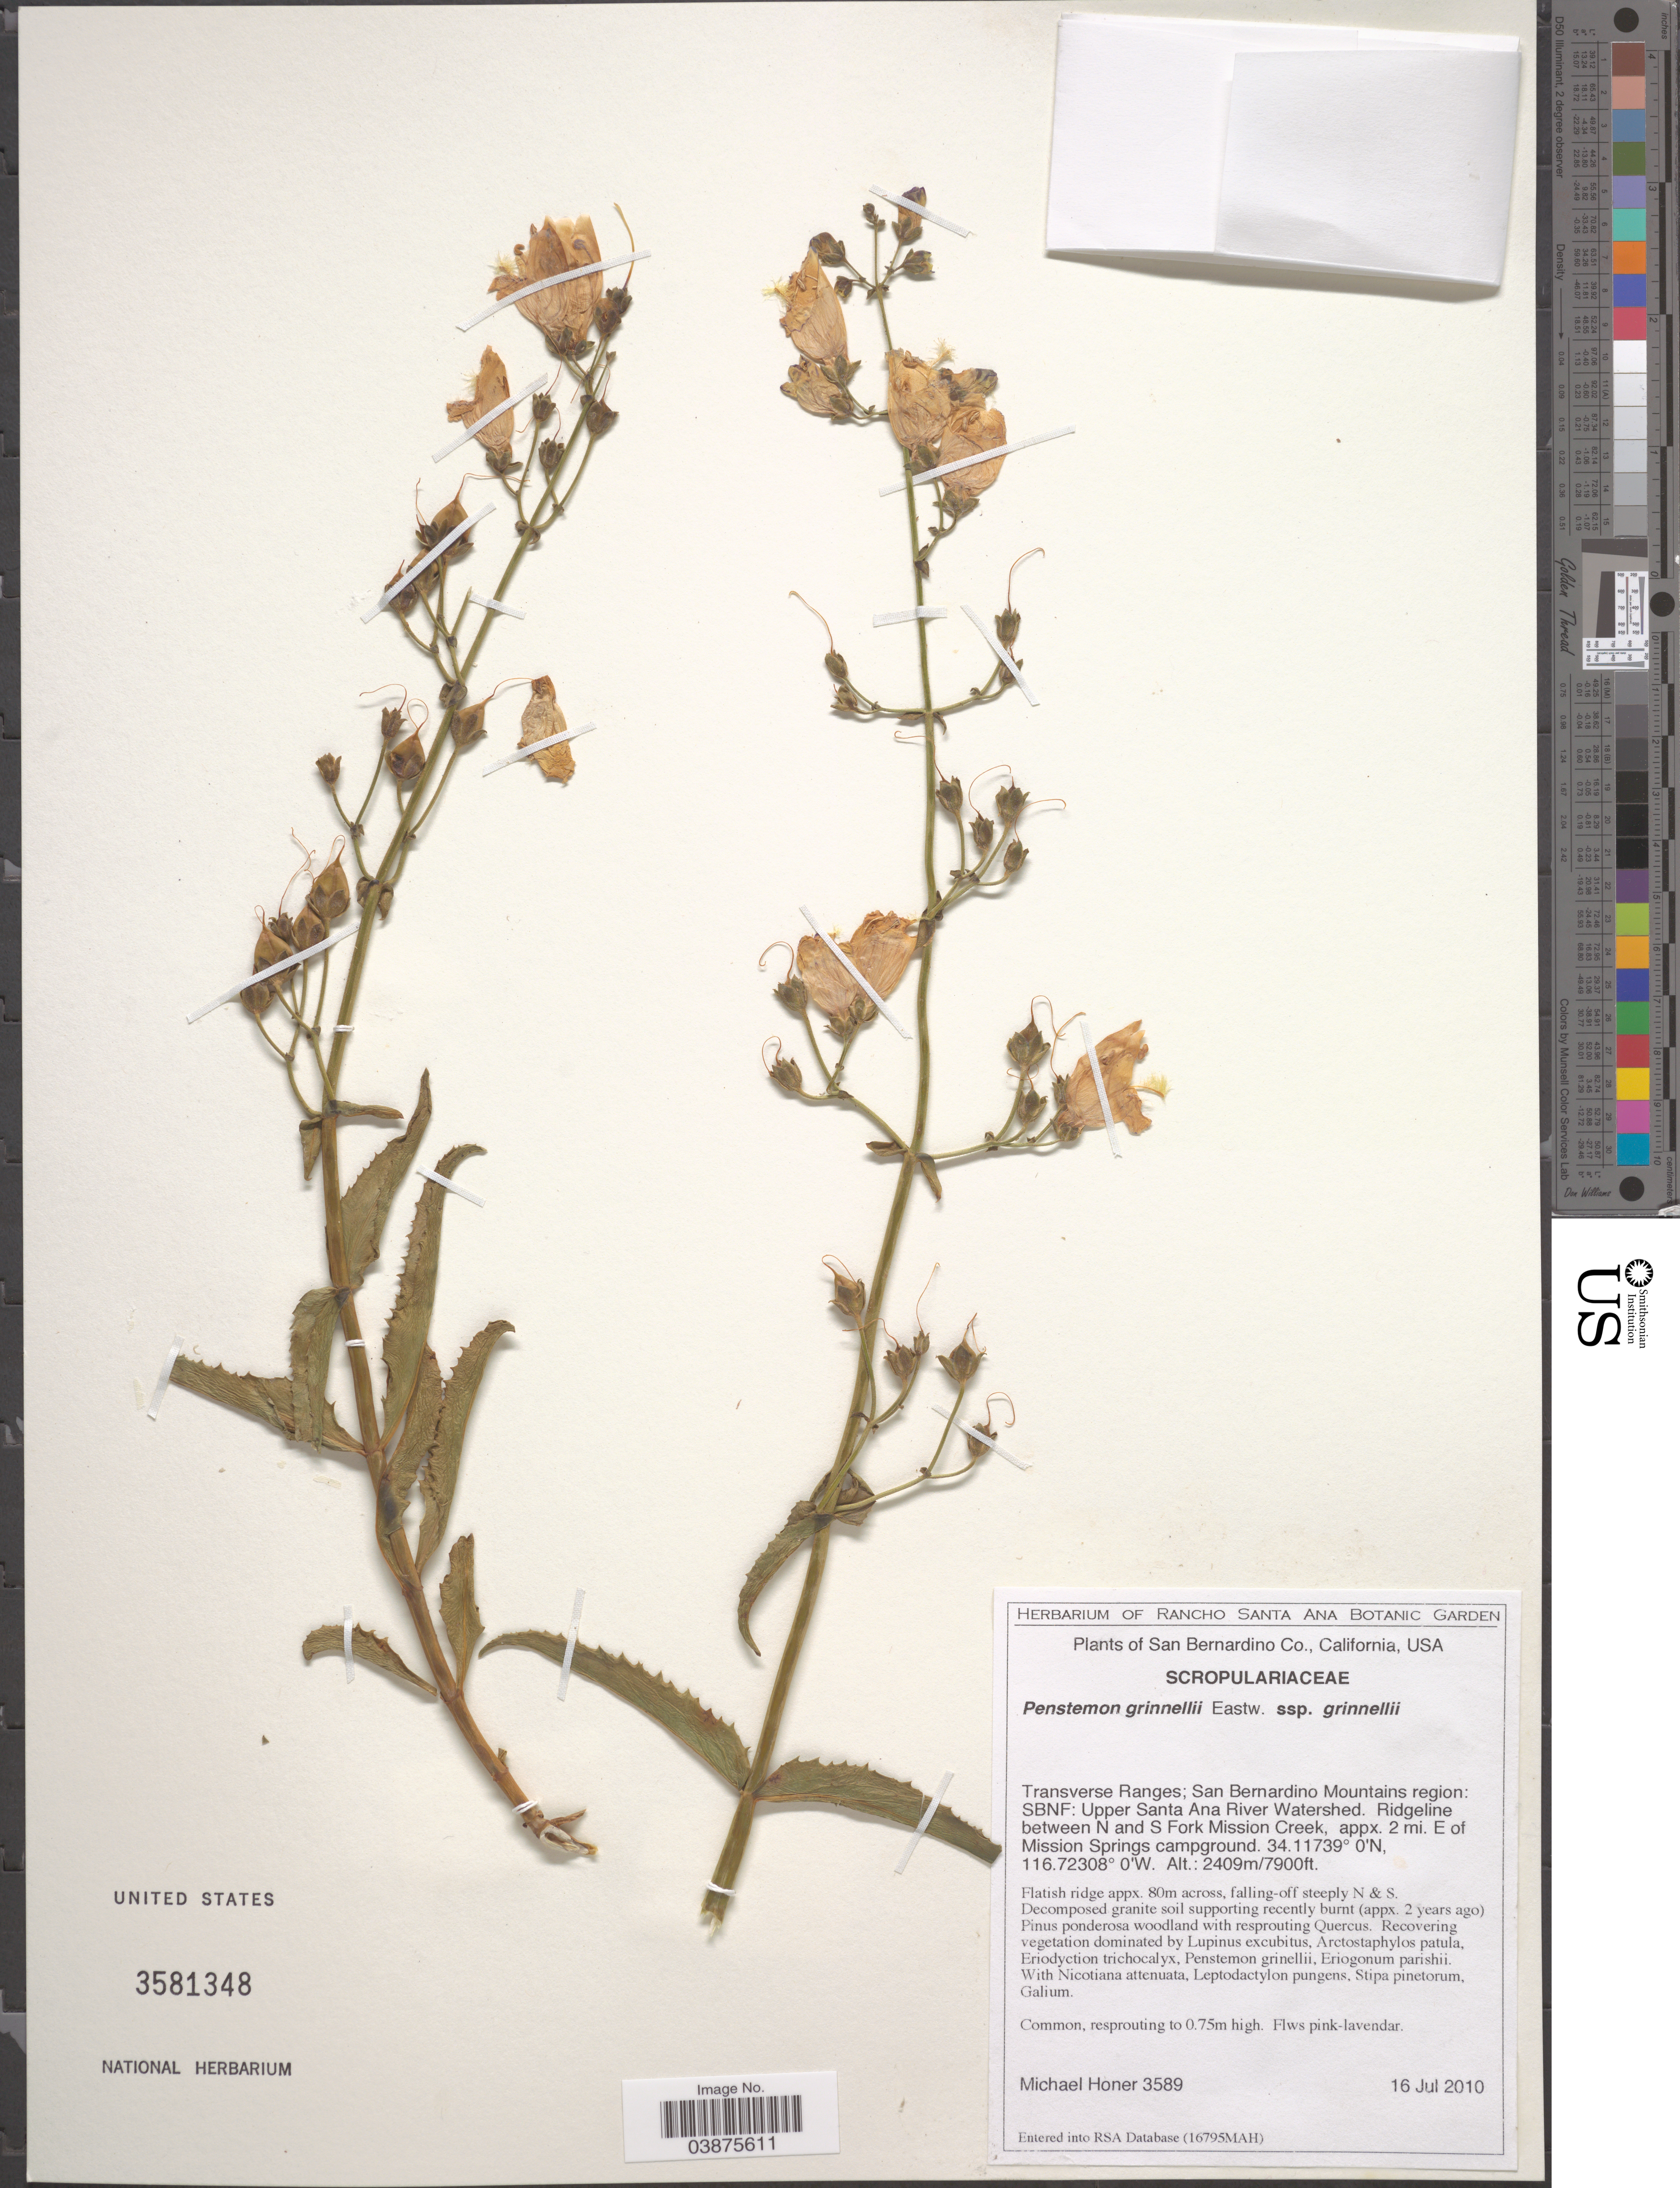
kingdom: Plantae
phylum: Tracheophyta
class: Magnoliopsida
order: Lamiales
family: Plantaginaceae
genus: Penstemon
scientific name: Penstemon grinnellii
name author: Eastw.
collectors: M. Höner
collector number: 3589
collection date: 2010-07-16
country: United States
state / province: California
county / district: San Bernardino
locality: San Bernardino Co. Transverse Ranges; San Bernardino Mountains region: SBNF: Upper Santa Ana River Watershed. Ridgeline between N and S Fork Mission Creek, appx. 2 mi. E of Mission Springs campground.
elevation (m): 2409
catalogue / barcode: US 3581348